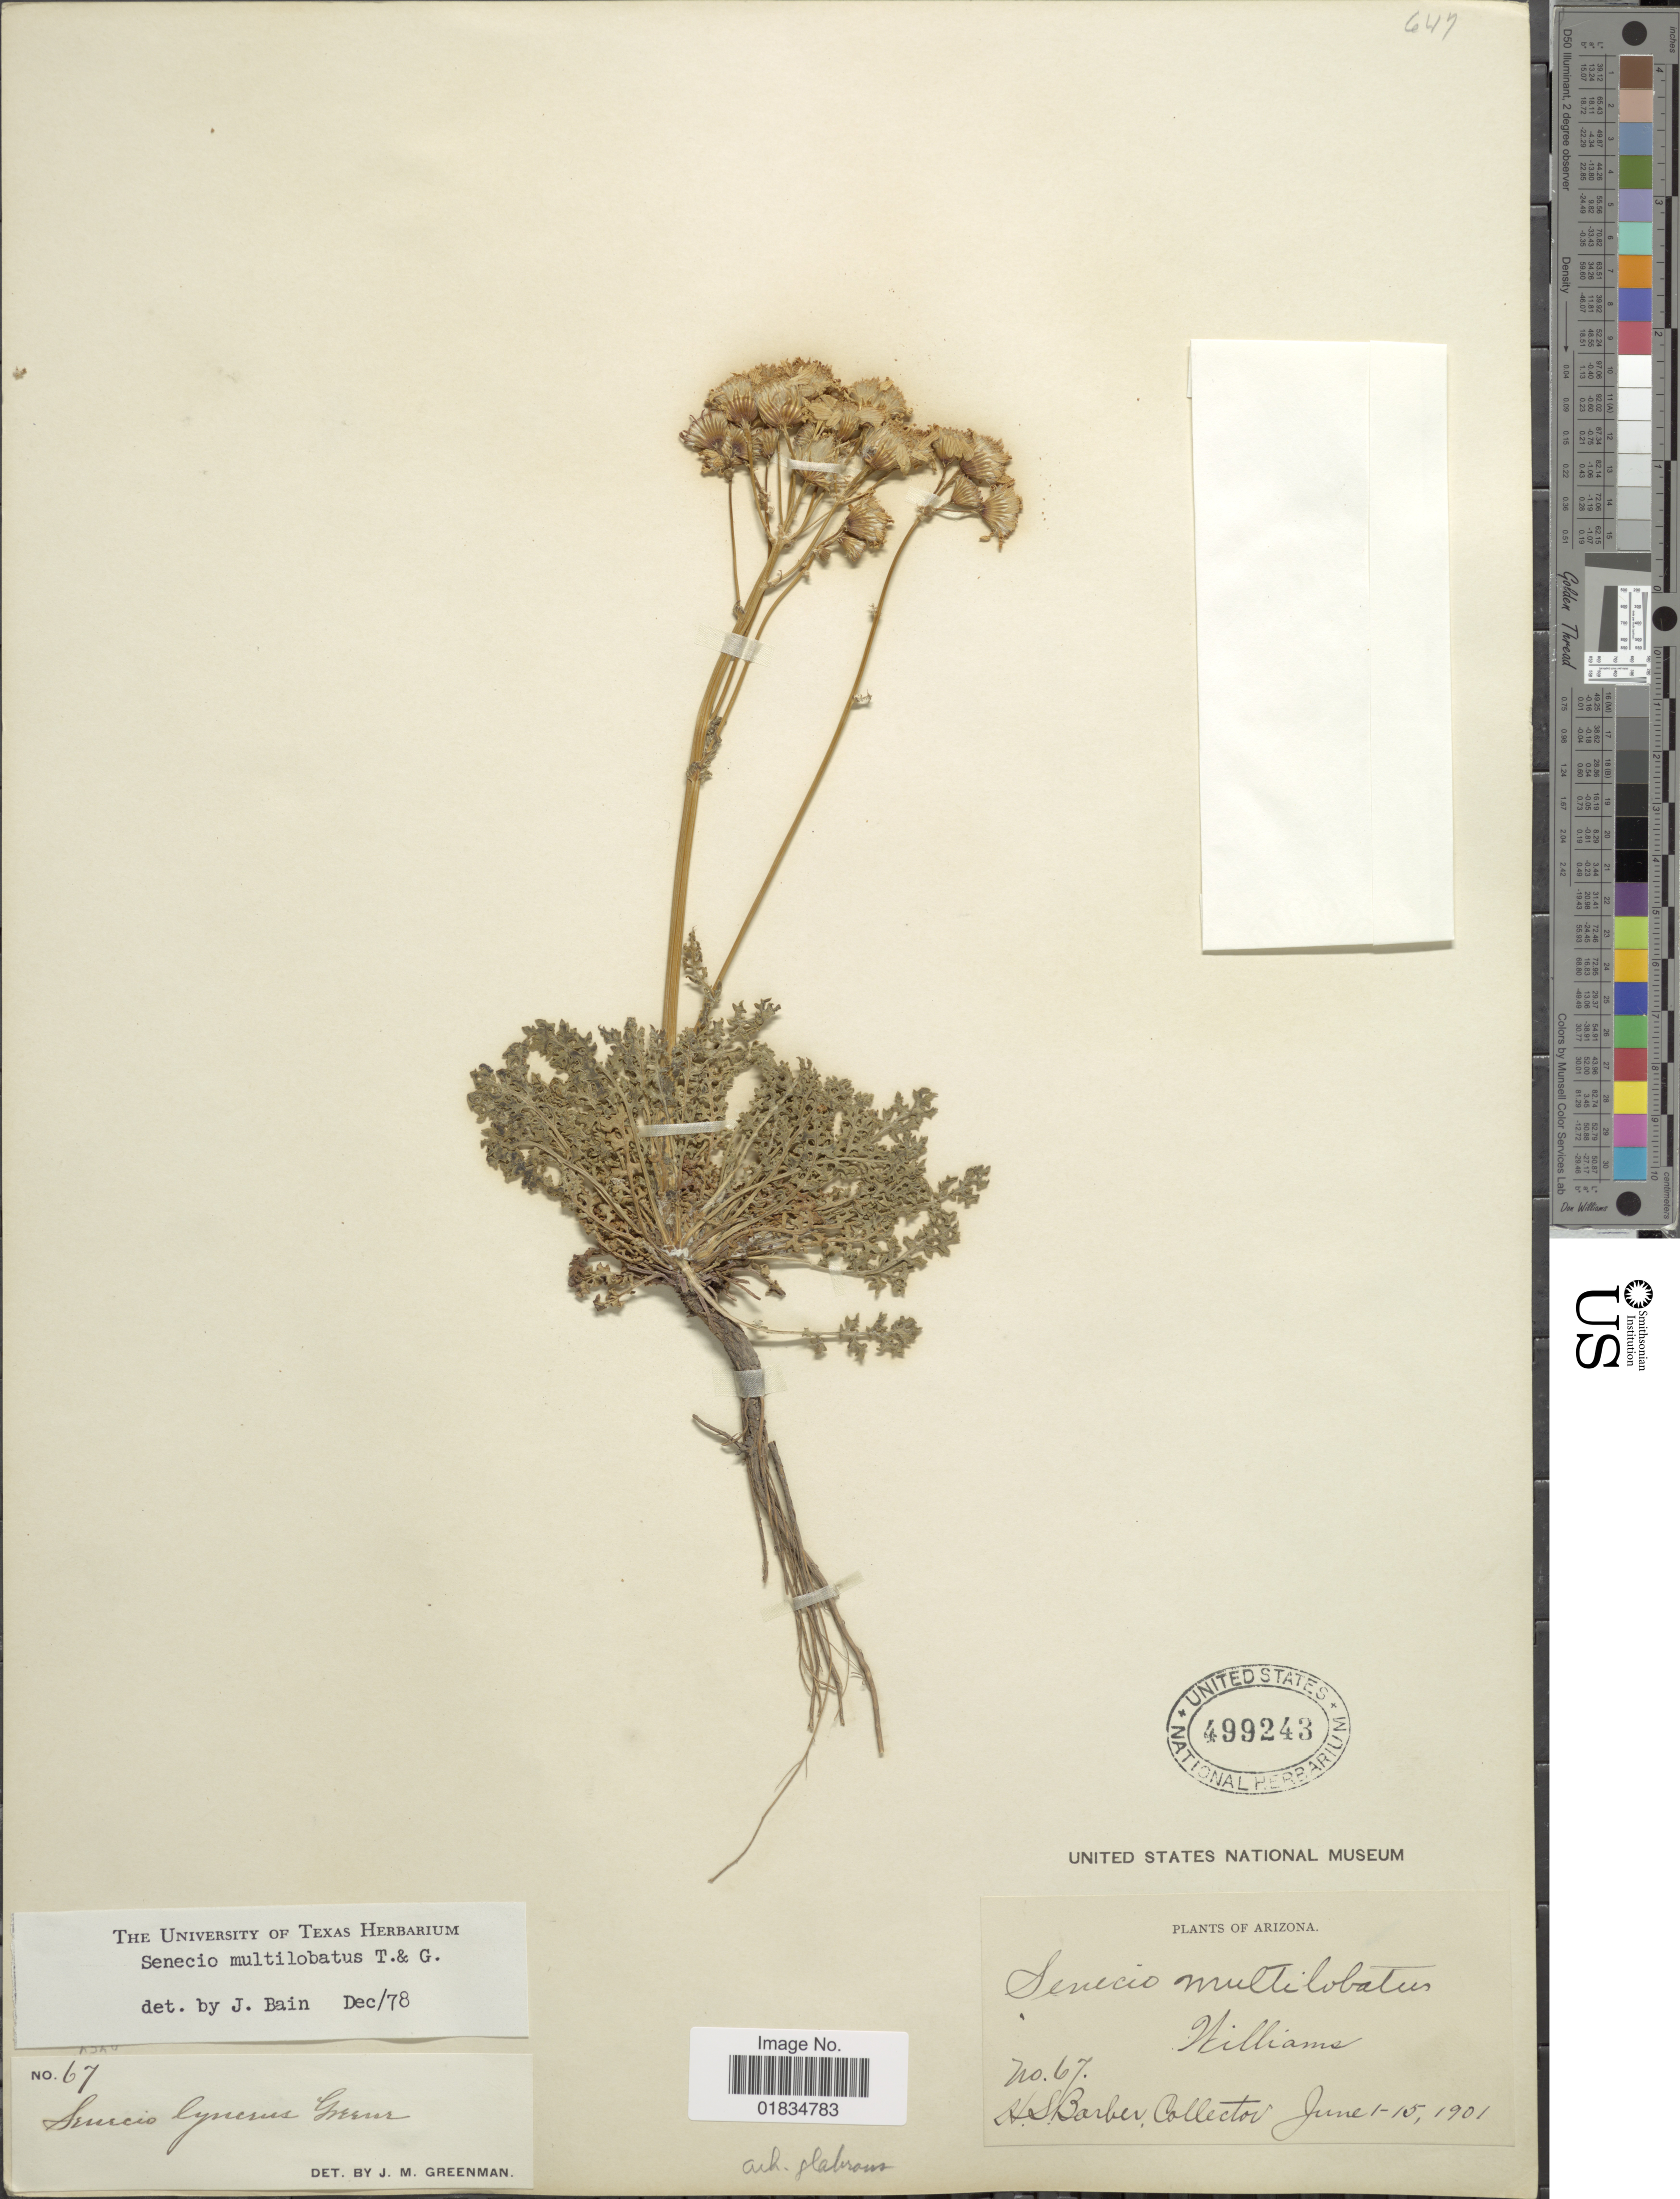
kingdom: Plantae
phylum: Tracheophyta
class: Magnoliopsida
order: Asterales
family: Asteraceae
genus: Senecio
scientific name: Senecio multicapitatus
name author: Greenm.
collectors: H. Barber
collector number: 67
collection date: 1901-06-01/1901-06-15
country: United States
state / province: Arizona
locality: Williams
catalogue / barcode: US 499243